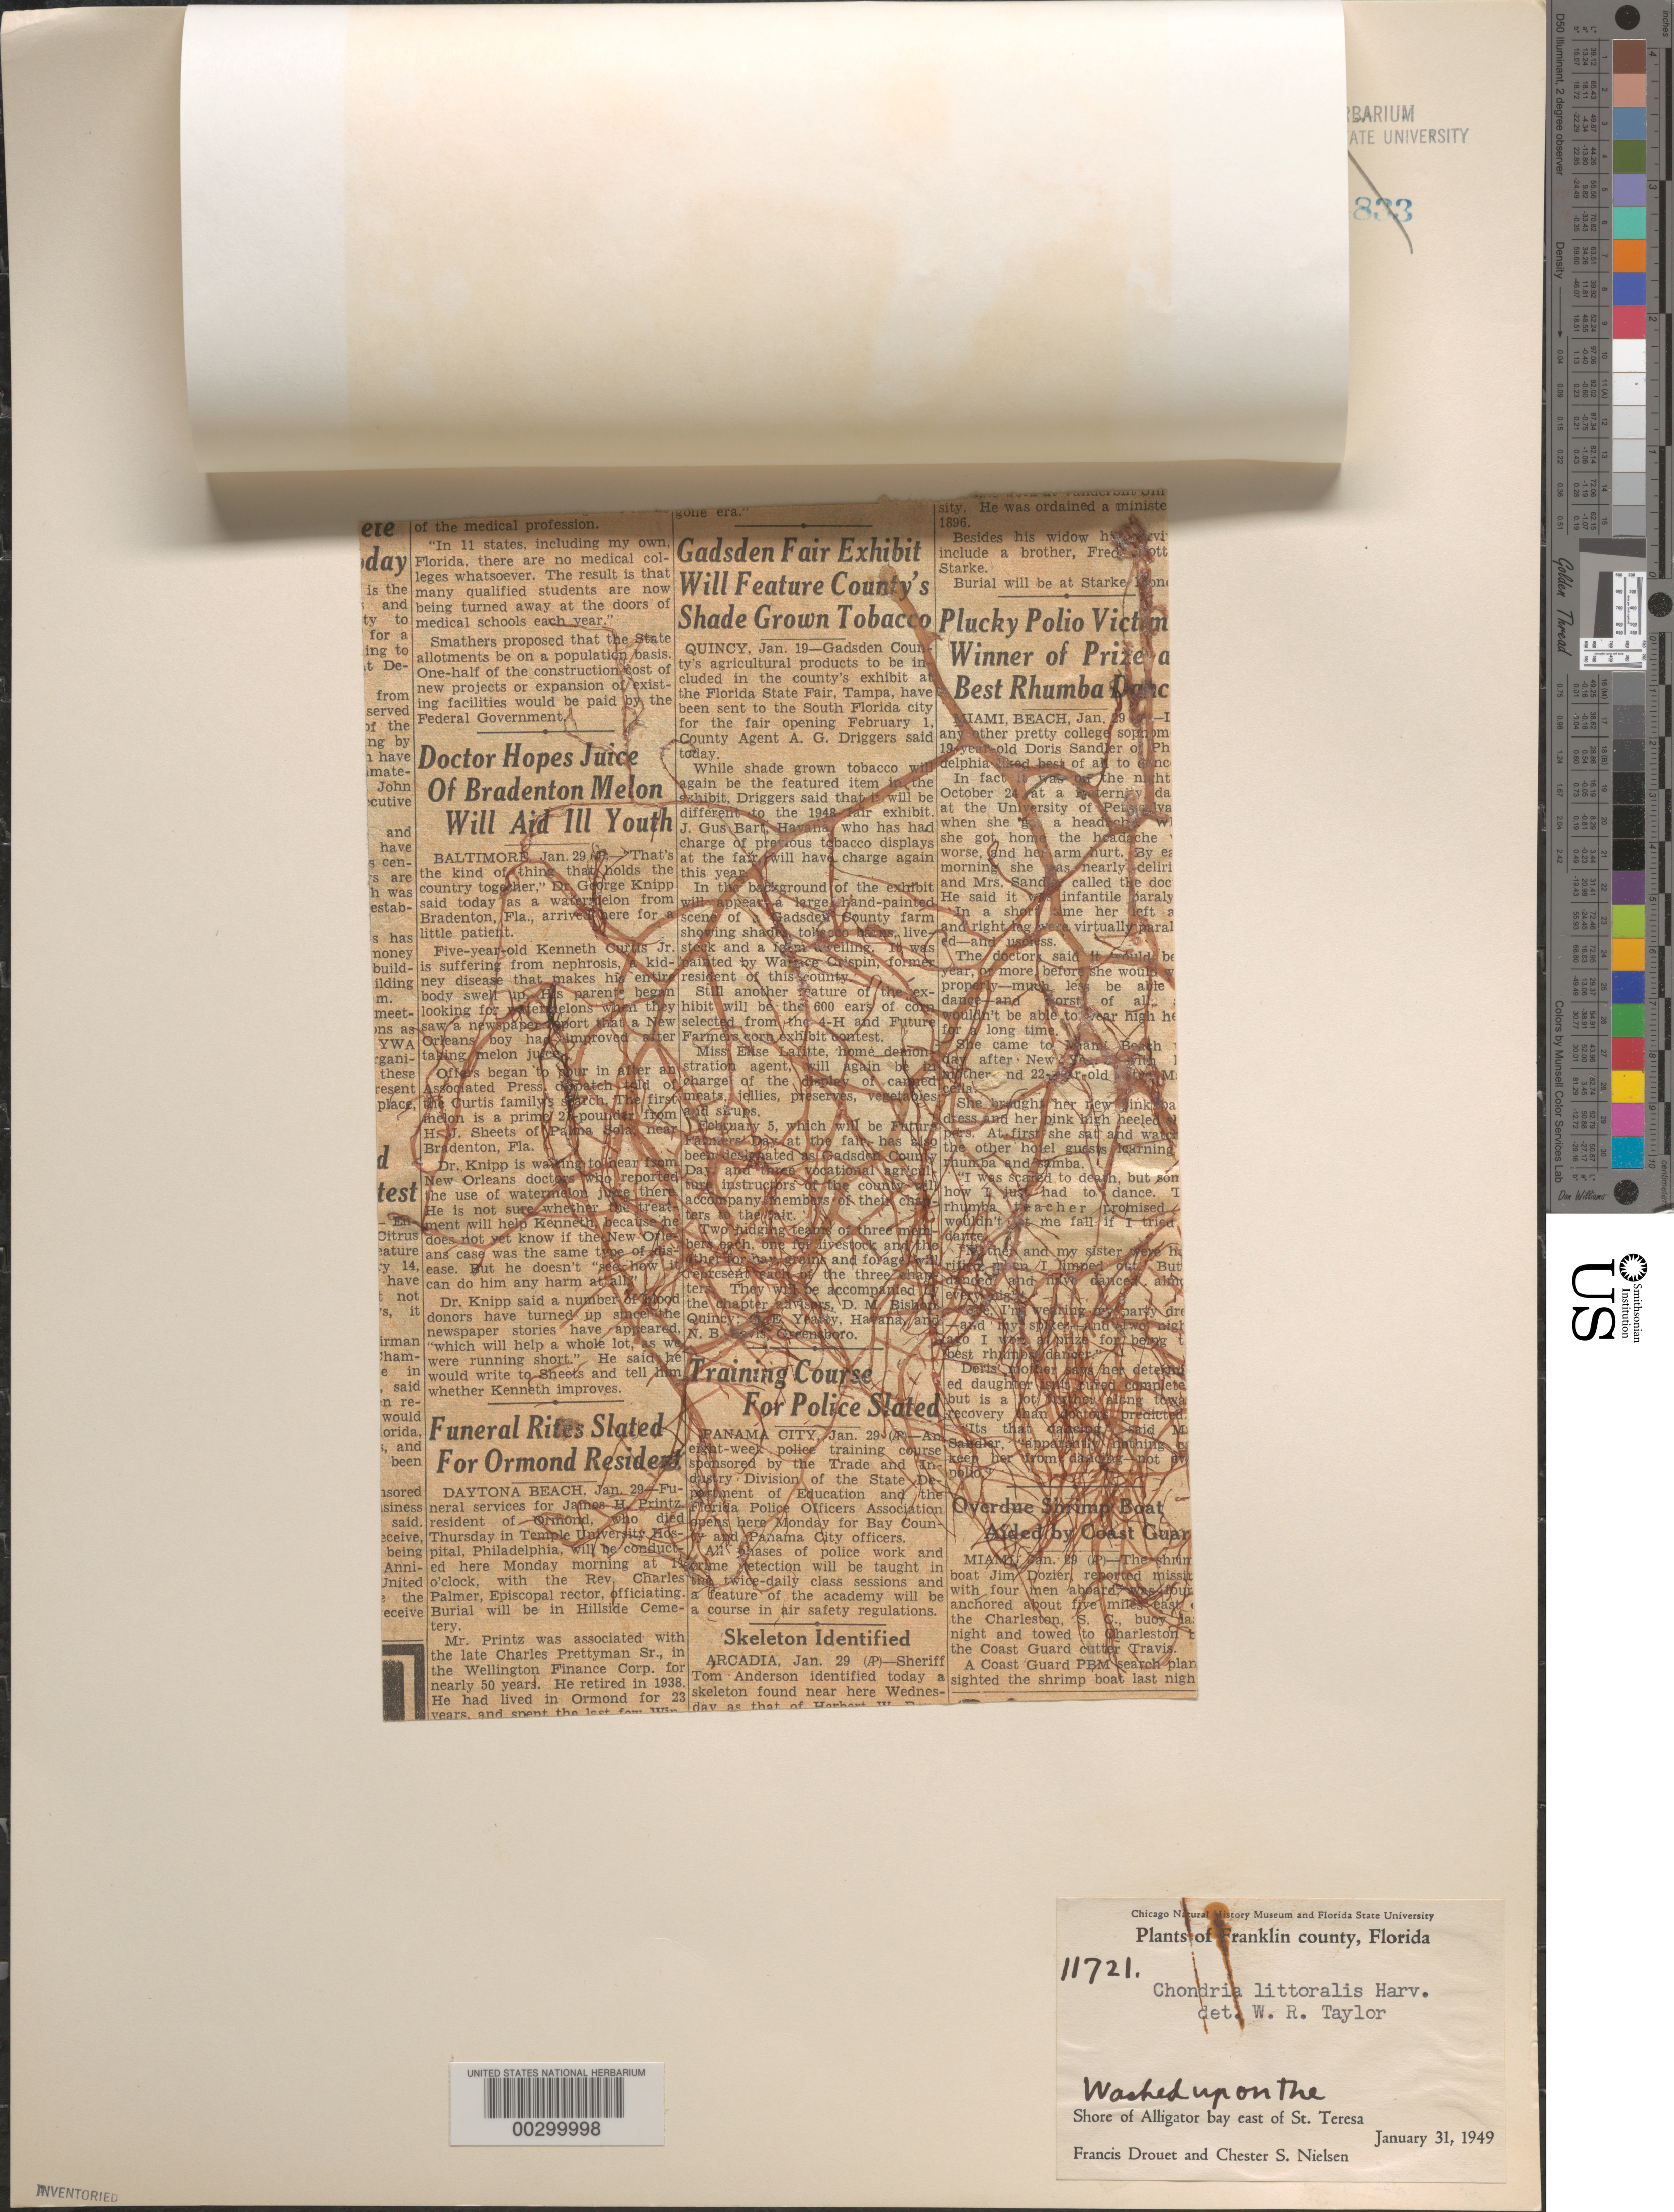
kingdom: Plantae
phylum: Rhodophyta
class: Florideophyceae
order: Ceramiales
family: Rhodomelaceae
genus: Chondria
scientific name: Chondria littoralis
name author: Harv.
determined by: Taylor, William R.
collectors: F. E. Drouet & C. S. Nielsen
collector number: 11721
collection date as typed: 31 Jan 1949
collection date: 1949-01-31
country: United States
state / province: Florida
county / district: Franklin County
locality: Alligator Bay east of Saint Teresa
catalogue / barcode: US 21615